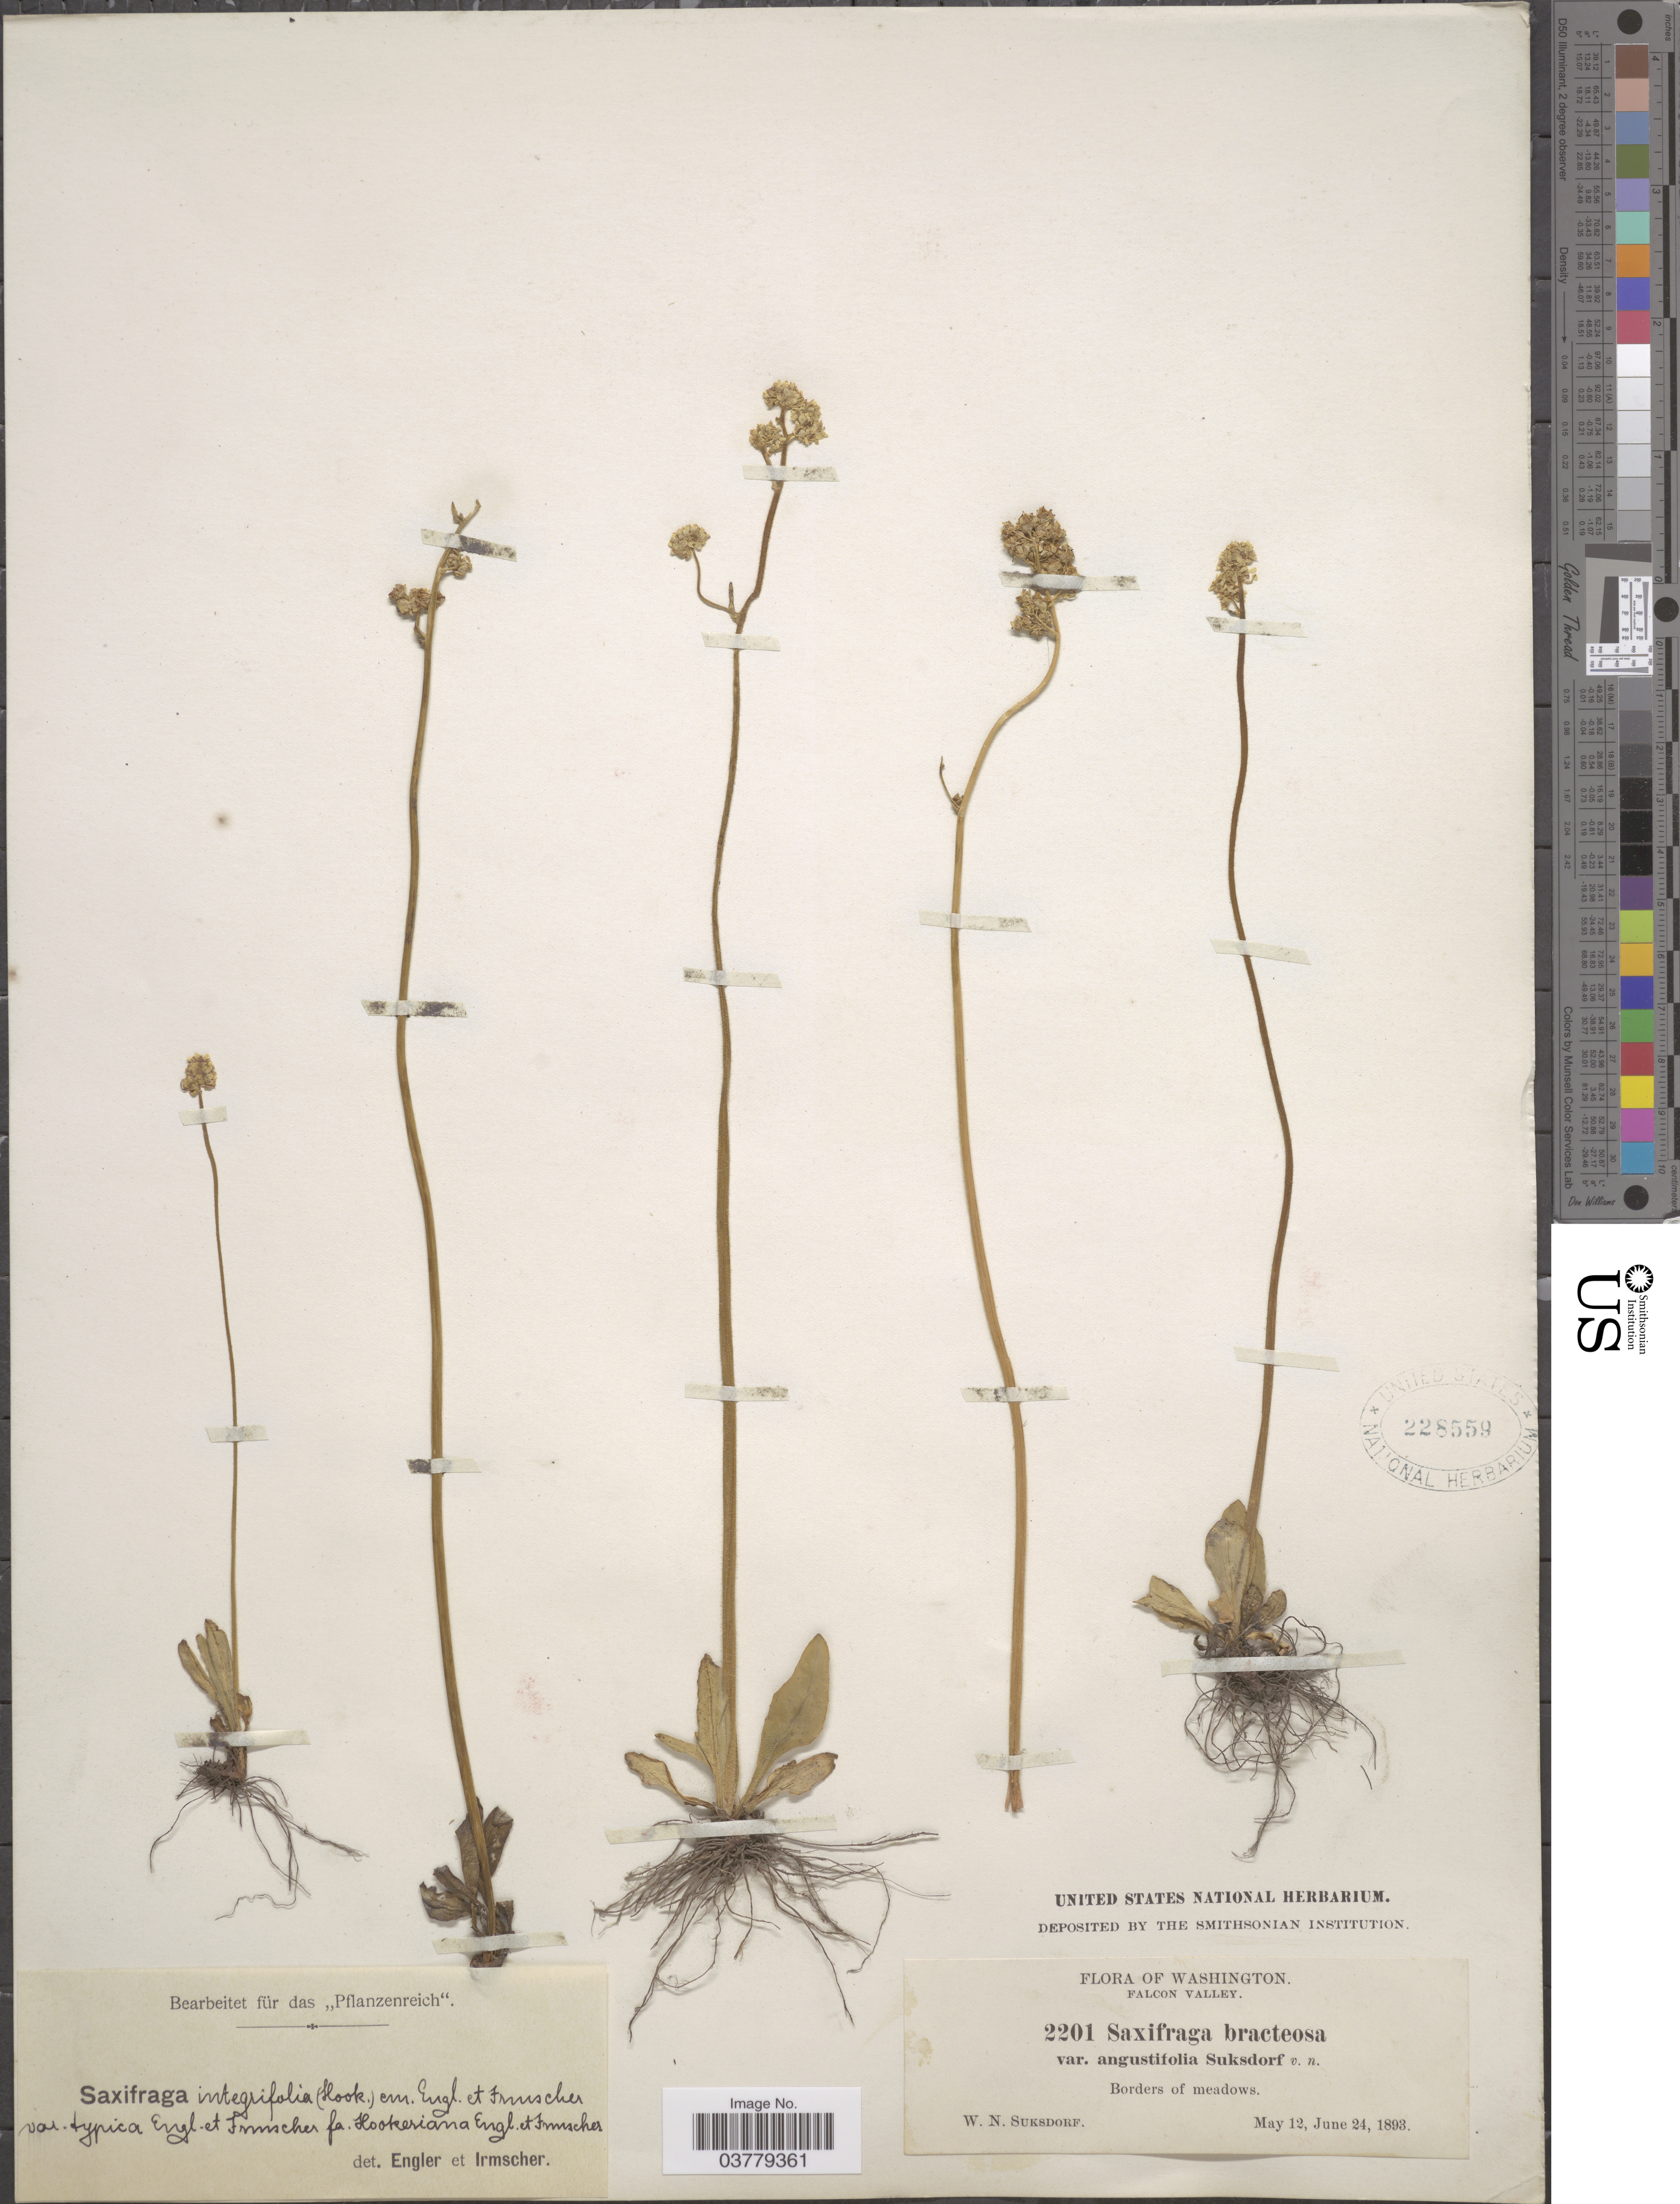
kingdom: Plantae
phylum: Tracheophyta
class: Magnoliopsida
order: Saxifragales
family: Saxifragaceae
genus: Micranthes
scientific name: Micranthes integrifolia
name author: (Hook.) Small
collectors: W. N. Suksdorf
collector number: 2201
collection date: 1893-05-12/1893-06-24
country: United States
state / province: Washington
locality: Falcon Valley.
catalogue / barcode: US 228559